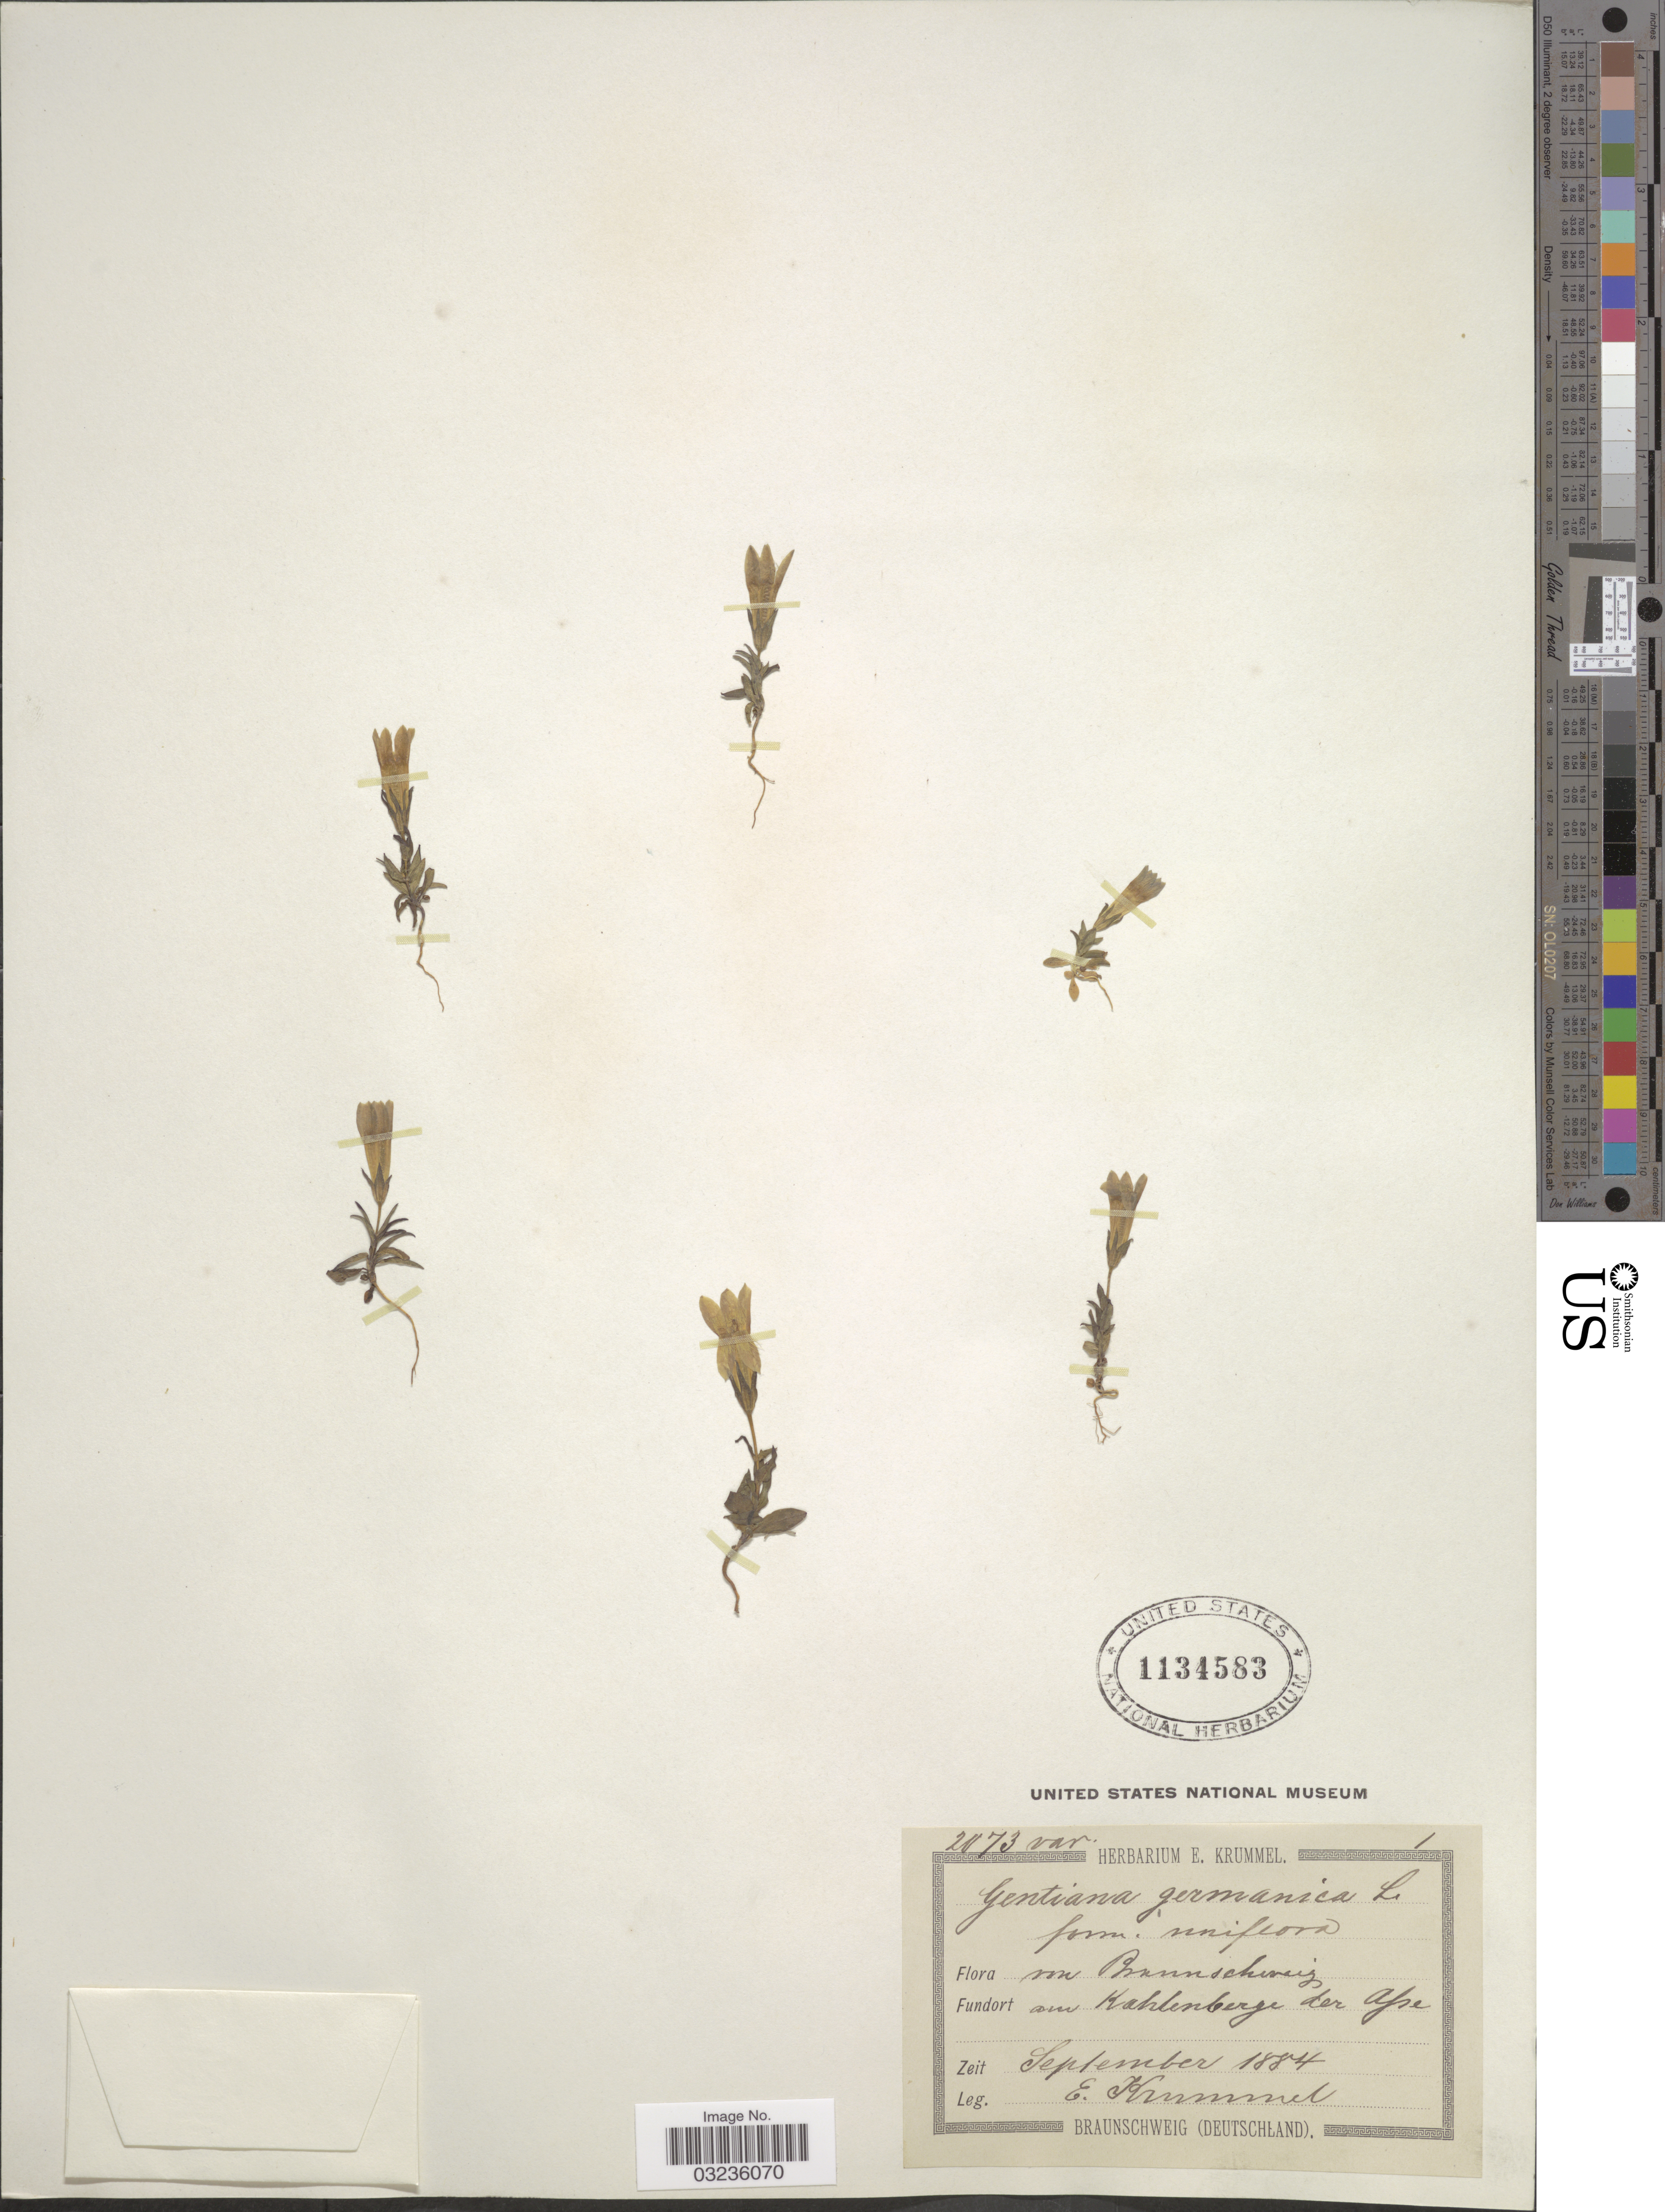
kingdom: Plantae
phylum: Tracheophyta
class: Magnoliopsida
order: Gentianales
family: Gentianaceae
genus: Gentiana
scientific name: Gentiana germanica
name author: Willd.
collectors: E. Krummel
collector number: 2073 var*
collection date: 1884-09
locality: Von Bunnschweiz, am Kahlenberg der Ape.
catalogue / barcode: US 1134583